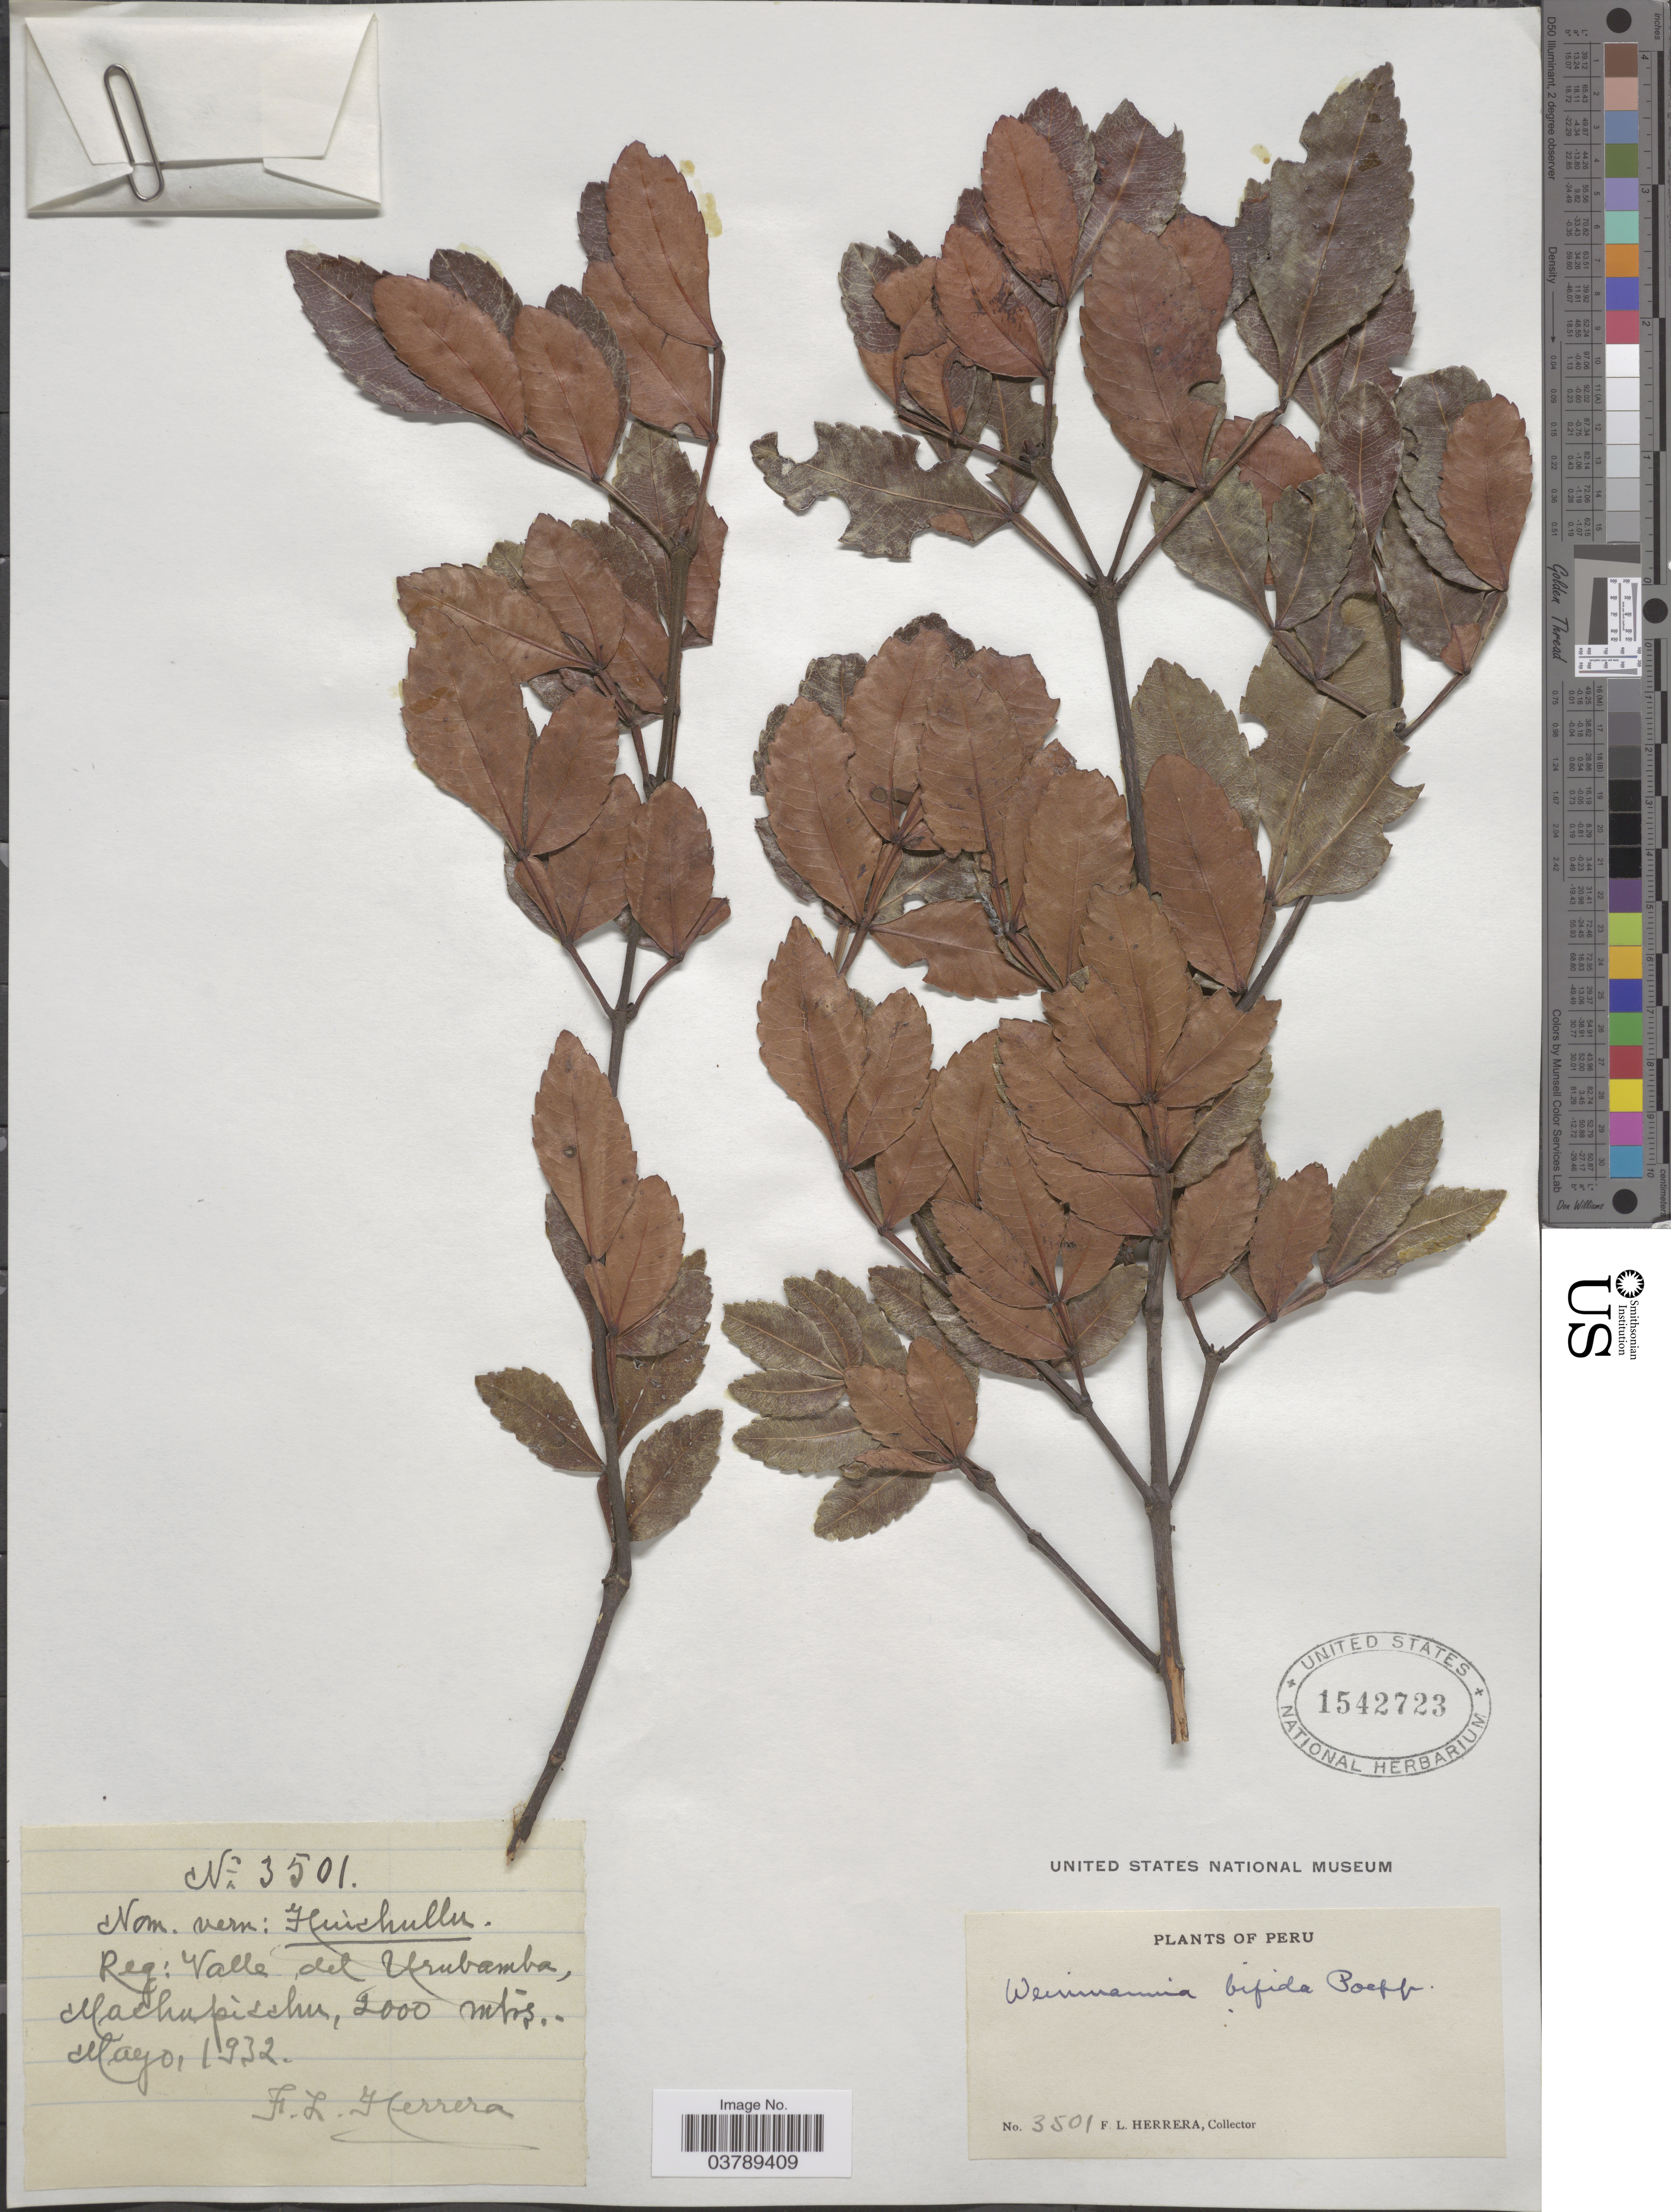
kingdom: Plantae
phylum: Tracheophyta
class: Magnoliopsida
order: Oxalidales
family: Cunoniaceae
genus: Weinmannia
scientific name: Weinmannia pentaphylla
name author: Ruiz & Pav.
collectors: F. L. Herrera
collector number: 3501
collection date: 1932-05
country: Peru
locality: Reg: Valle del Urubamba, Machupicchu.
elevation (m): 2000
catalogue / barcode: US 1542723